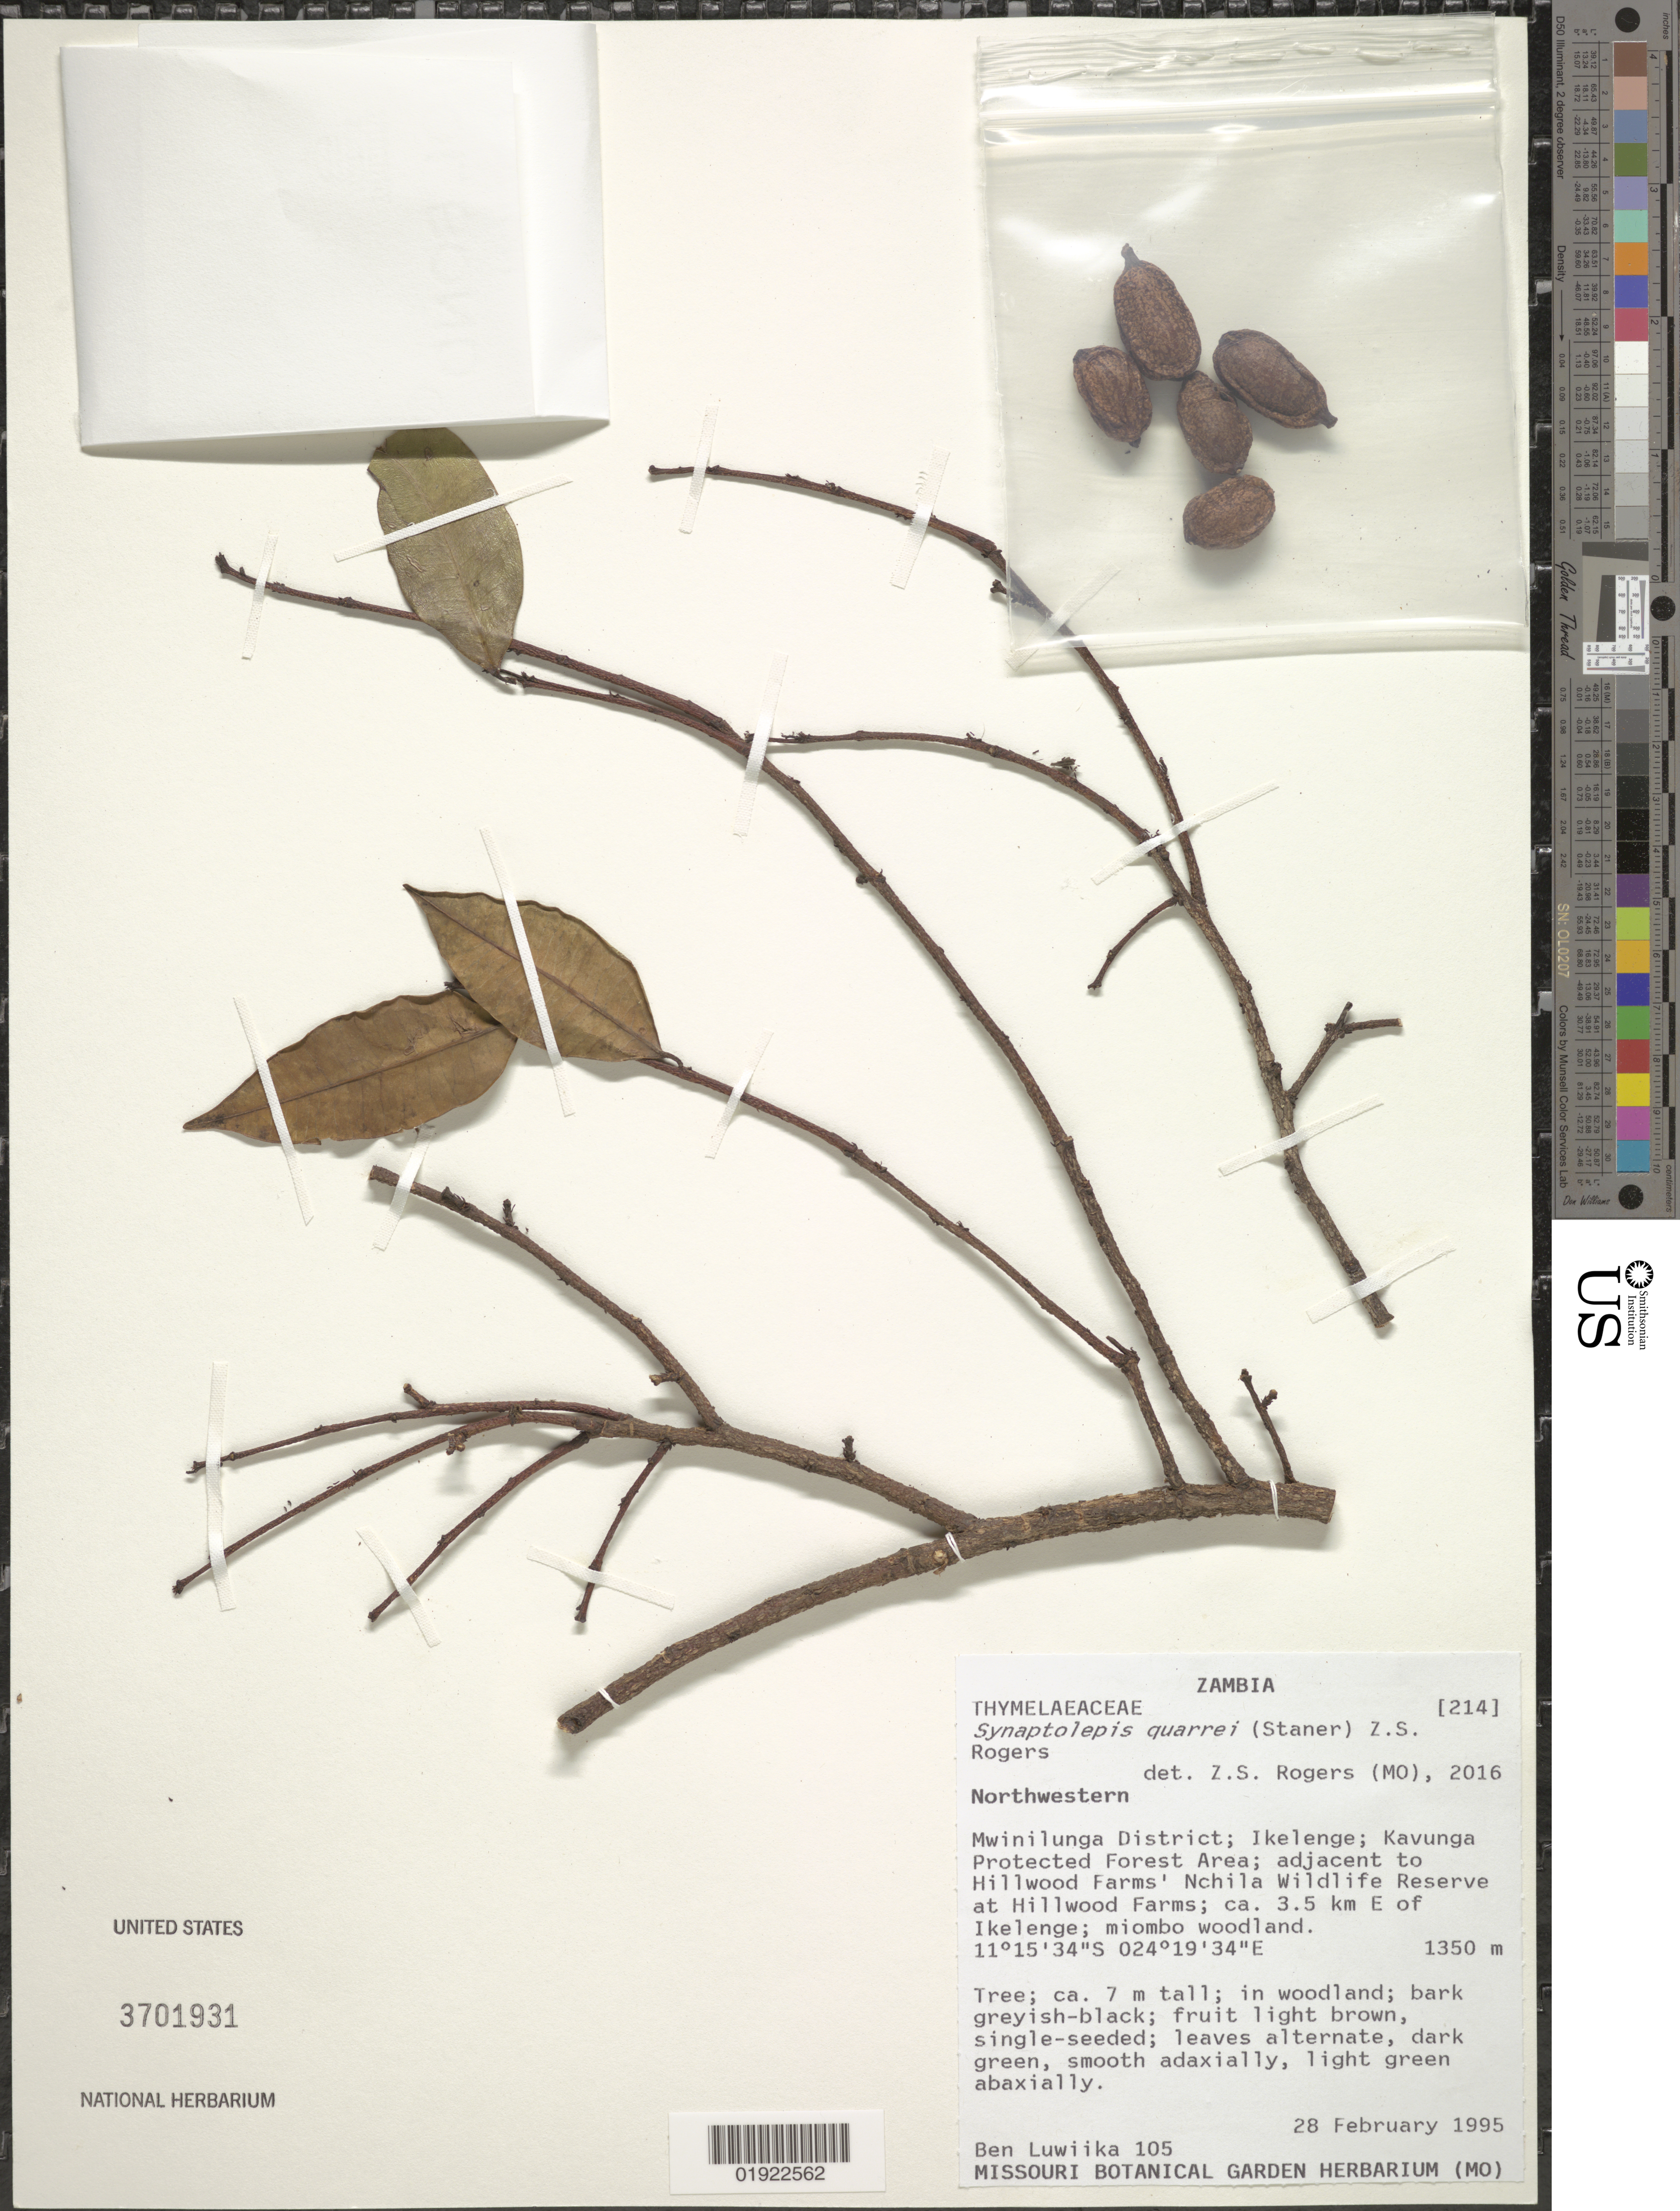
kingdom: Plantae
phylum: Tracheophyta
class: Magnoliopsida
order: Malvales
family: Thymelaeaceae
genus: Synaptolepis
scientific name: Synaptolepis quarrei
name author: (Staner) Z.S. Rogers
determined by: Rogers, Z. S.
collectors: B. Luwiika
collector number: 105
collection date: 1995-02-28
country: Zambia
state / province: North-Western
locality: Mwinilunga District; Ikelenge; Kavunga Protected Forest Area; adjacent to Hillwood Farms' Nchila Wildlife Reserve at Hillwood Farms; ca. 3.5 km E of Ikelenge.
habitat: Miombo woodland.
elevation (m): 1350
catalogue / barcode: US 3701931